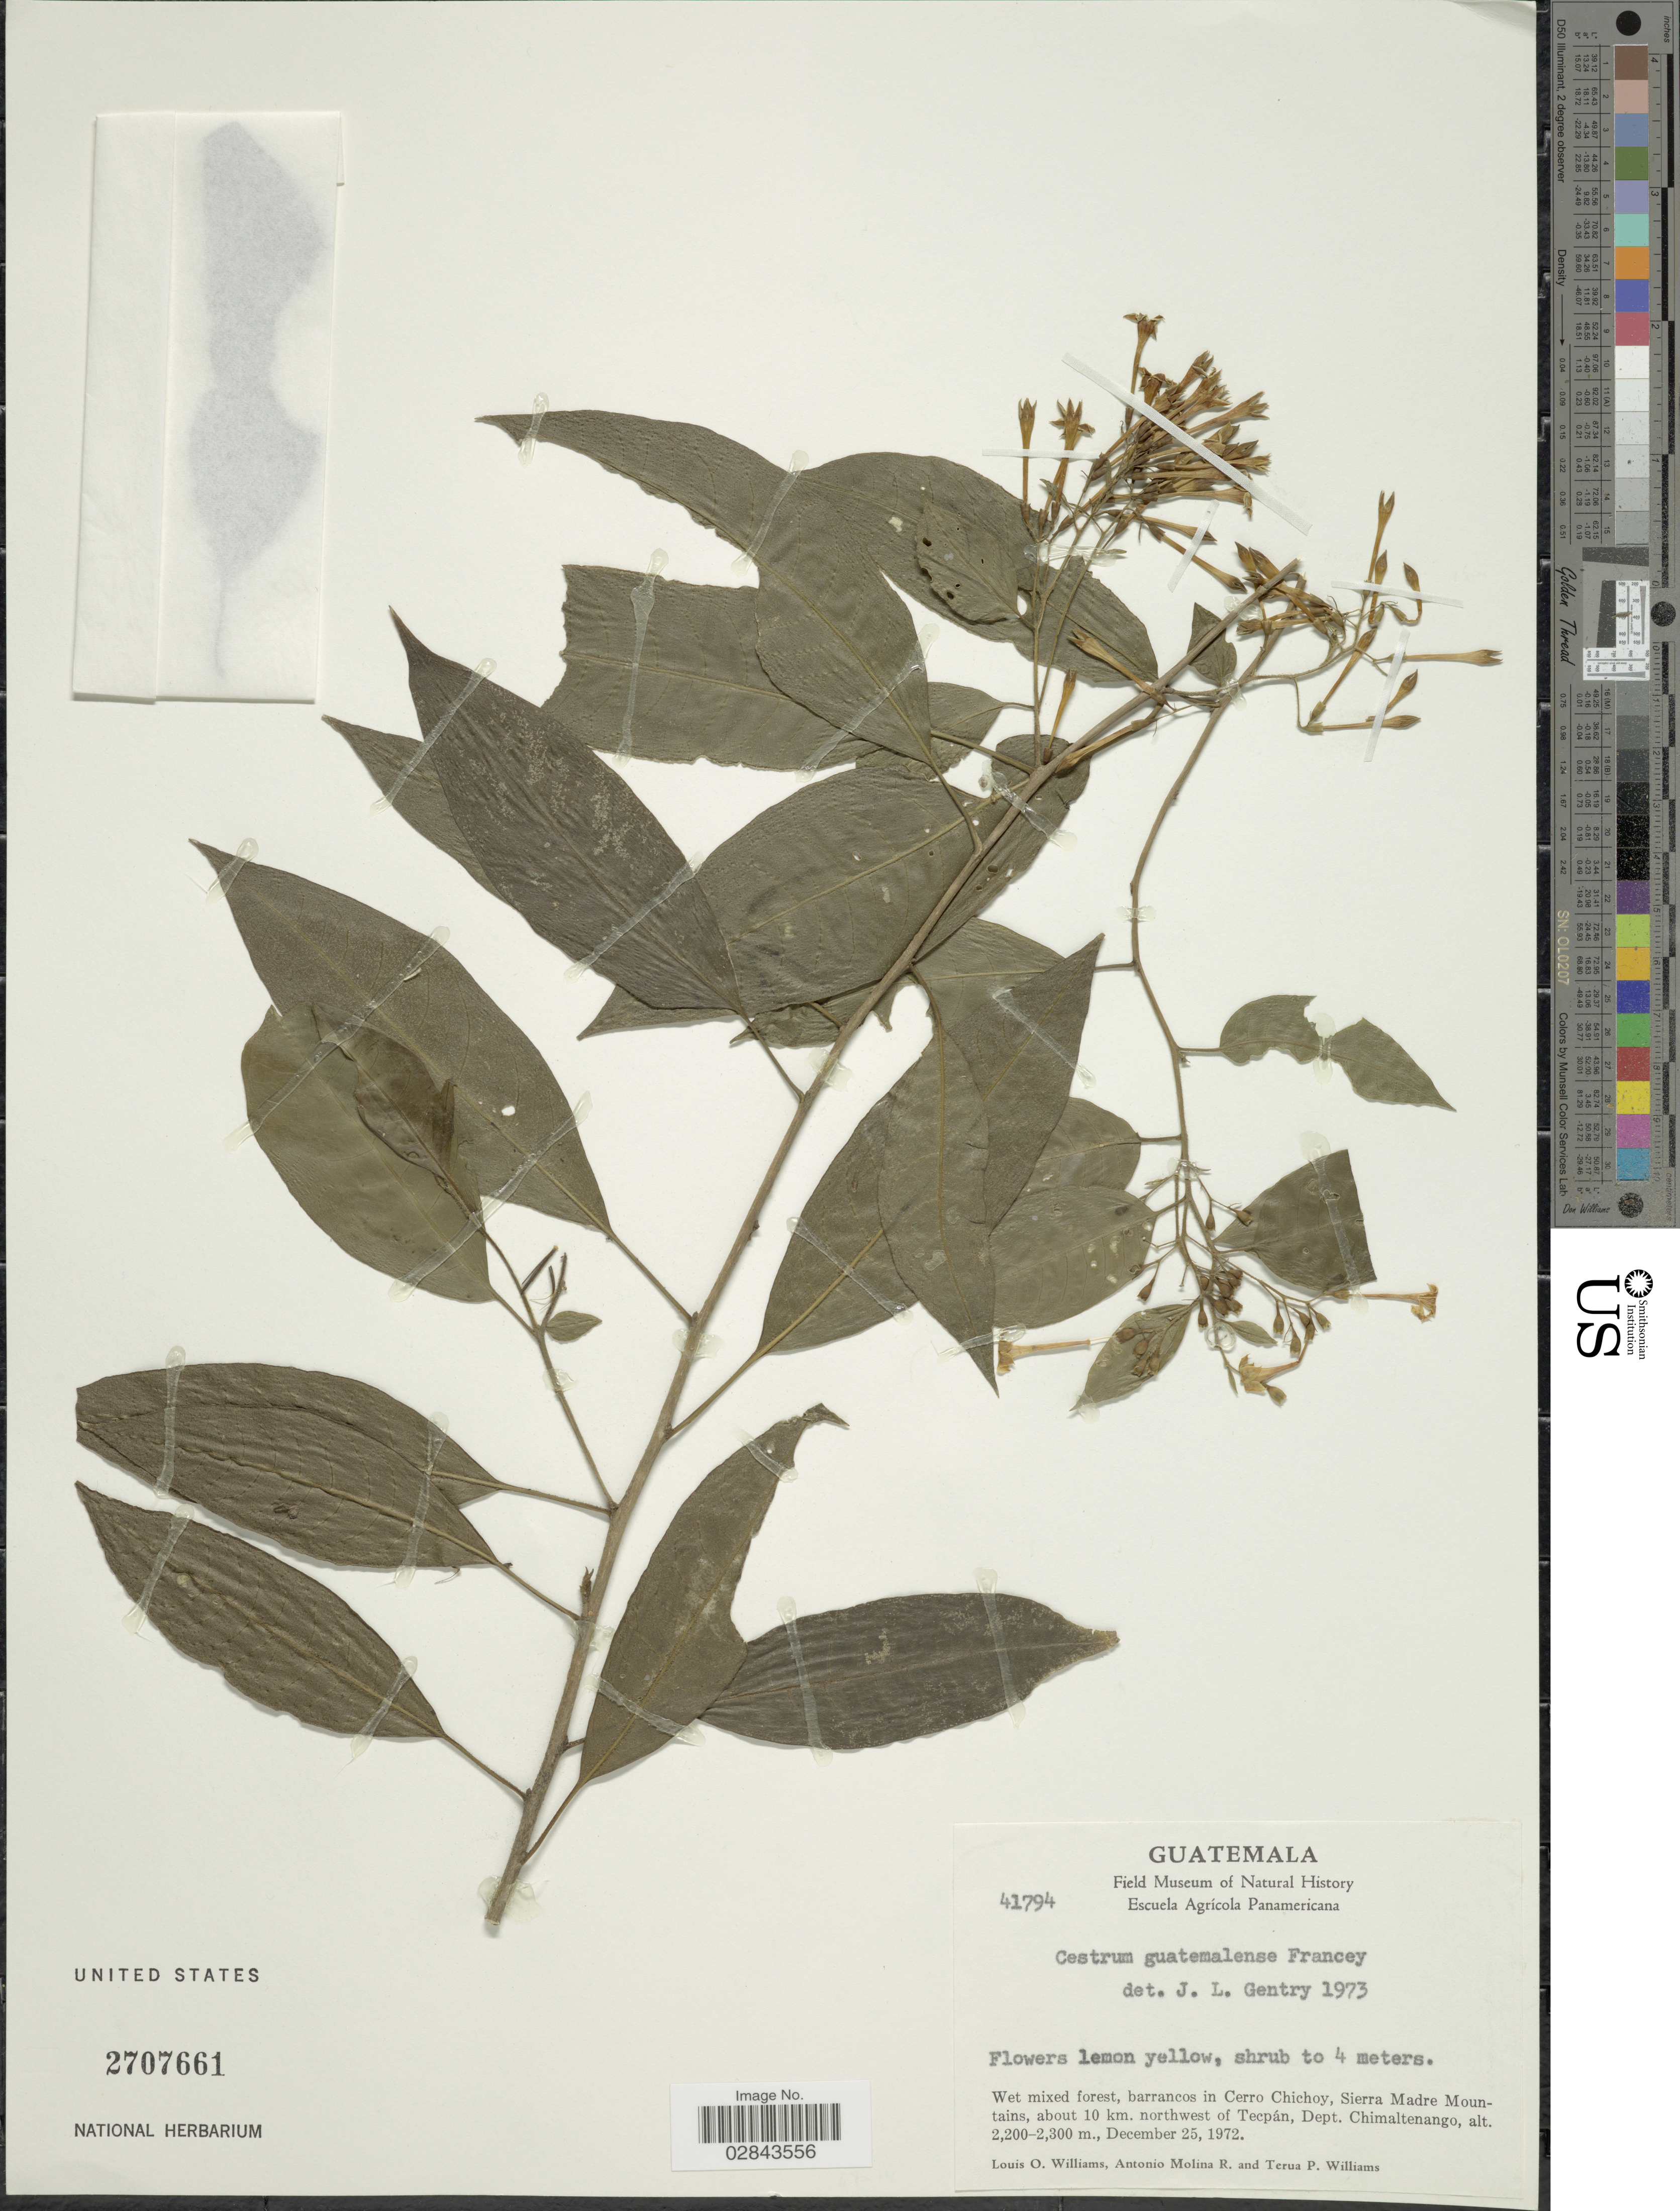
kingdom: Plantae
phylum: Tracheophyta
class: Magnoliopsida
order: Solanales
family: Solanaceae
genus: Cestrum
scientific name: Cestrum guatemalense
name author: Francey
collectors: L. O. Williams, A. Molina R. & T. Williams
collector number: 41794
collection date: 1972-12-25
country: Guatemala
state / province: Chimaltenango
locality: Wet mixed forest, barrancos in Cerro Chichoy, Sierra Madre Mountains, about 10 km. northwest of Tecpán, Dept. Chimaltenango.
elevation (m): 2200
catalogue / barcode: US 2707661